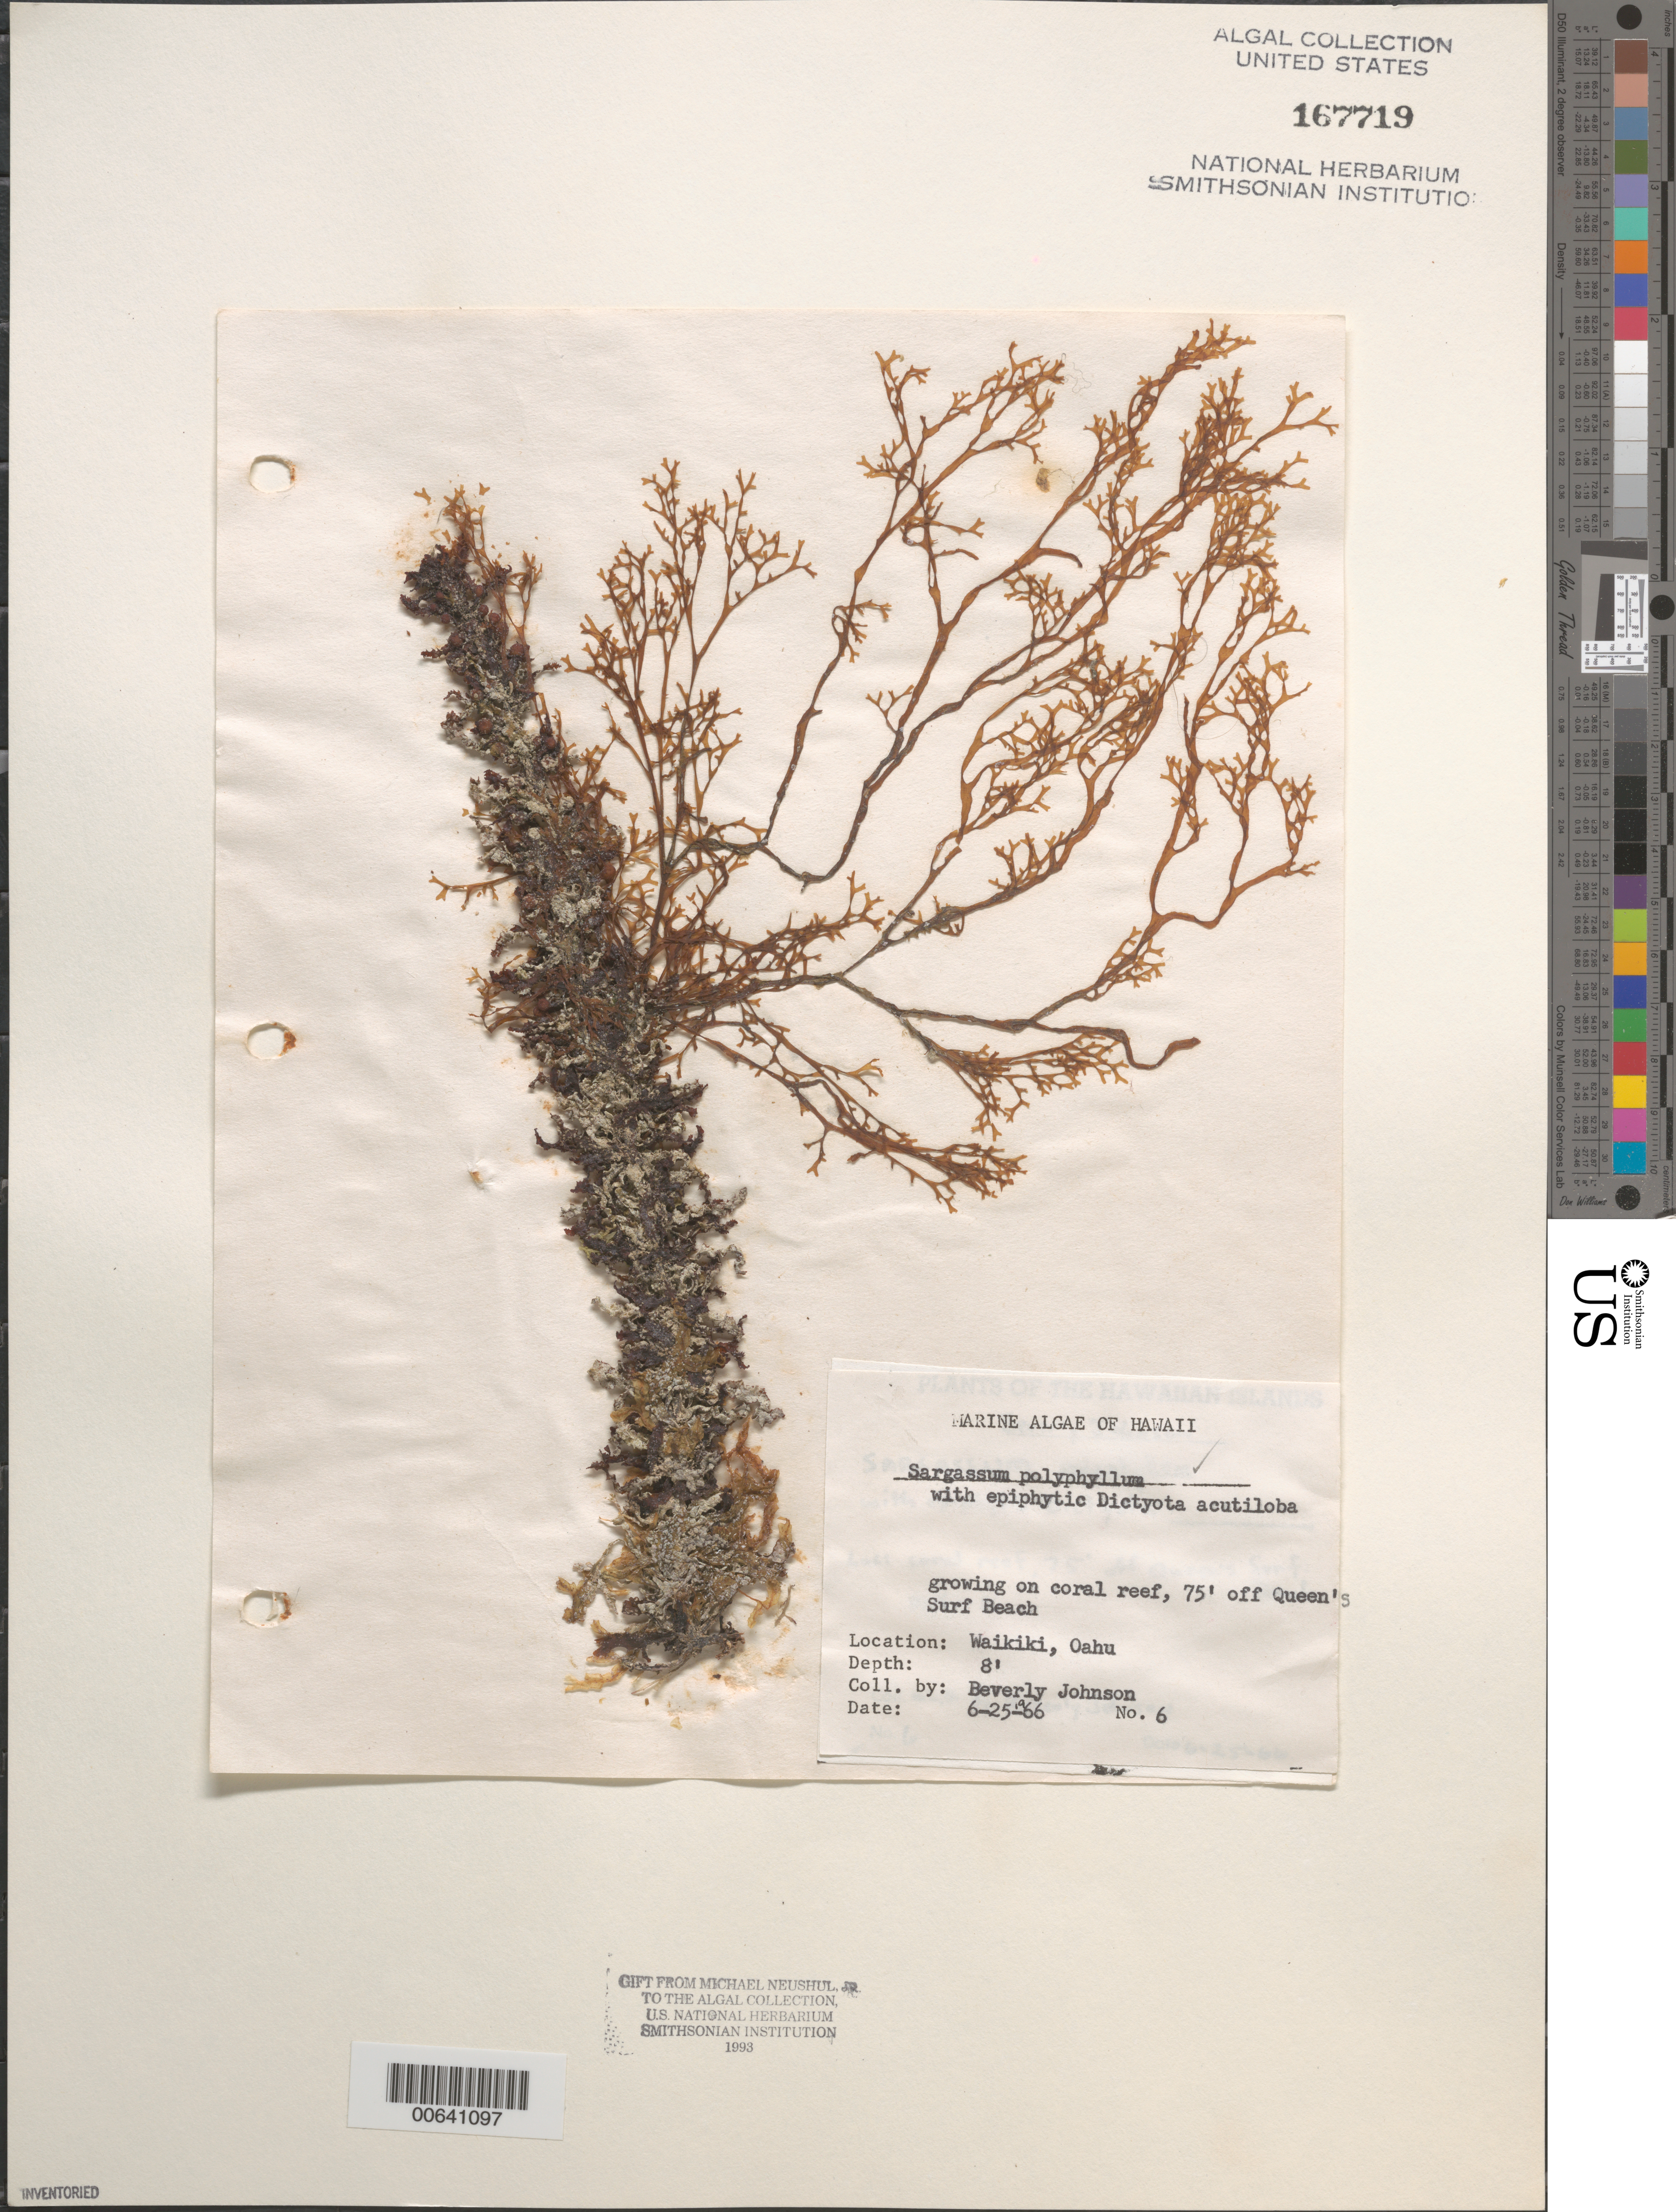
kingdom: Chromista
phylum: Ochrophyta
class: Phaeophyceae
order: Fucales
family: Sargassaceae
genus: Sargassum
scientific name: Sargassum polyphyllum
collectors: B. Johnson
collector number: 6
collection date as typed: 25 Jun 1966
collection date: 1966-06-25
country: United States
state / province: Hawaii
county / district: Honolulu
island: Oahu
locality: Waikiki, off Queen's Surf Beach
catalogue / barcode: US 167719